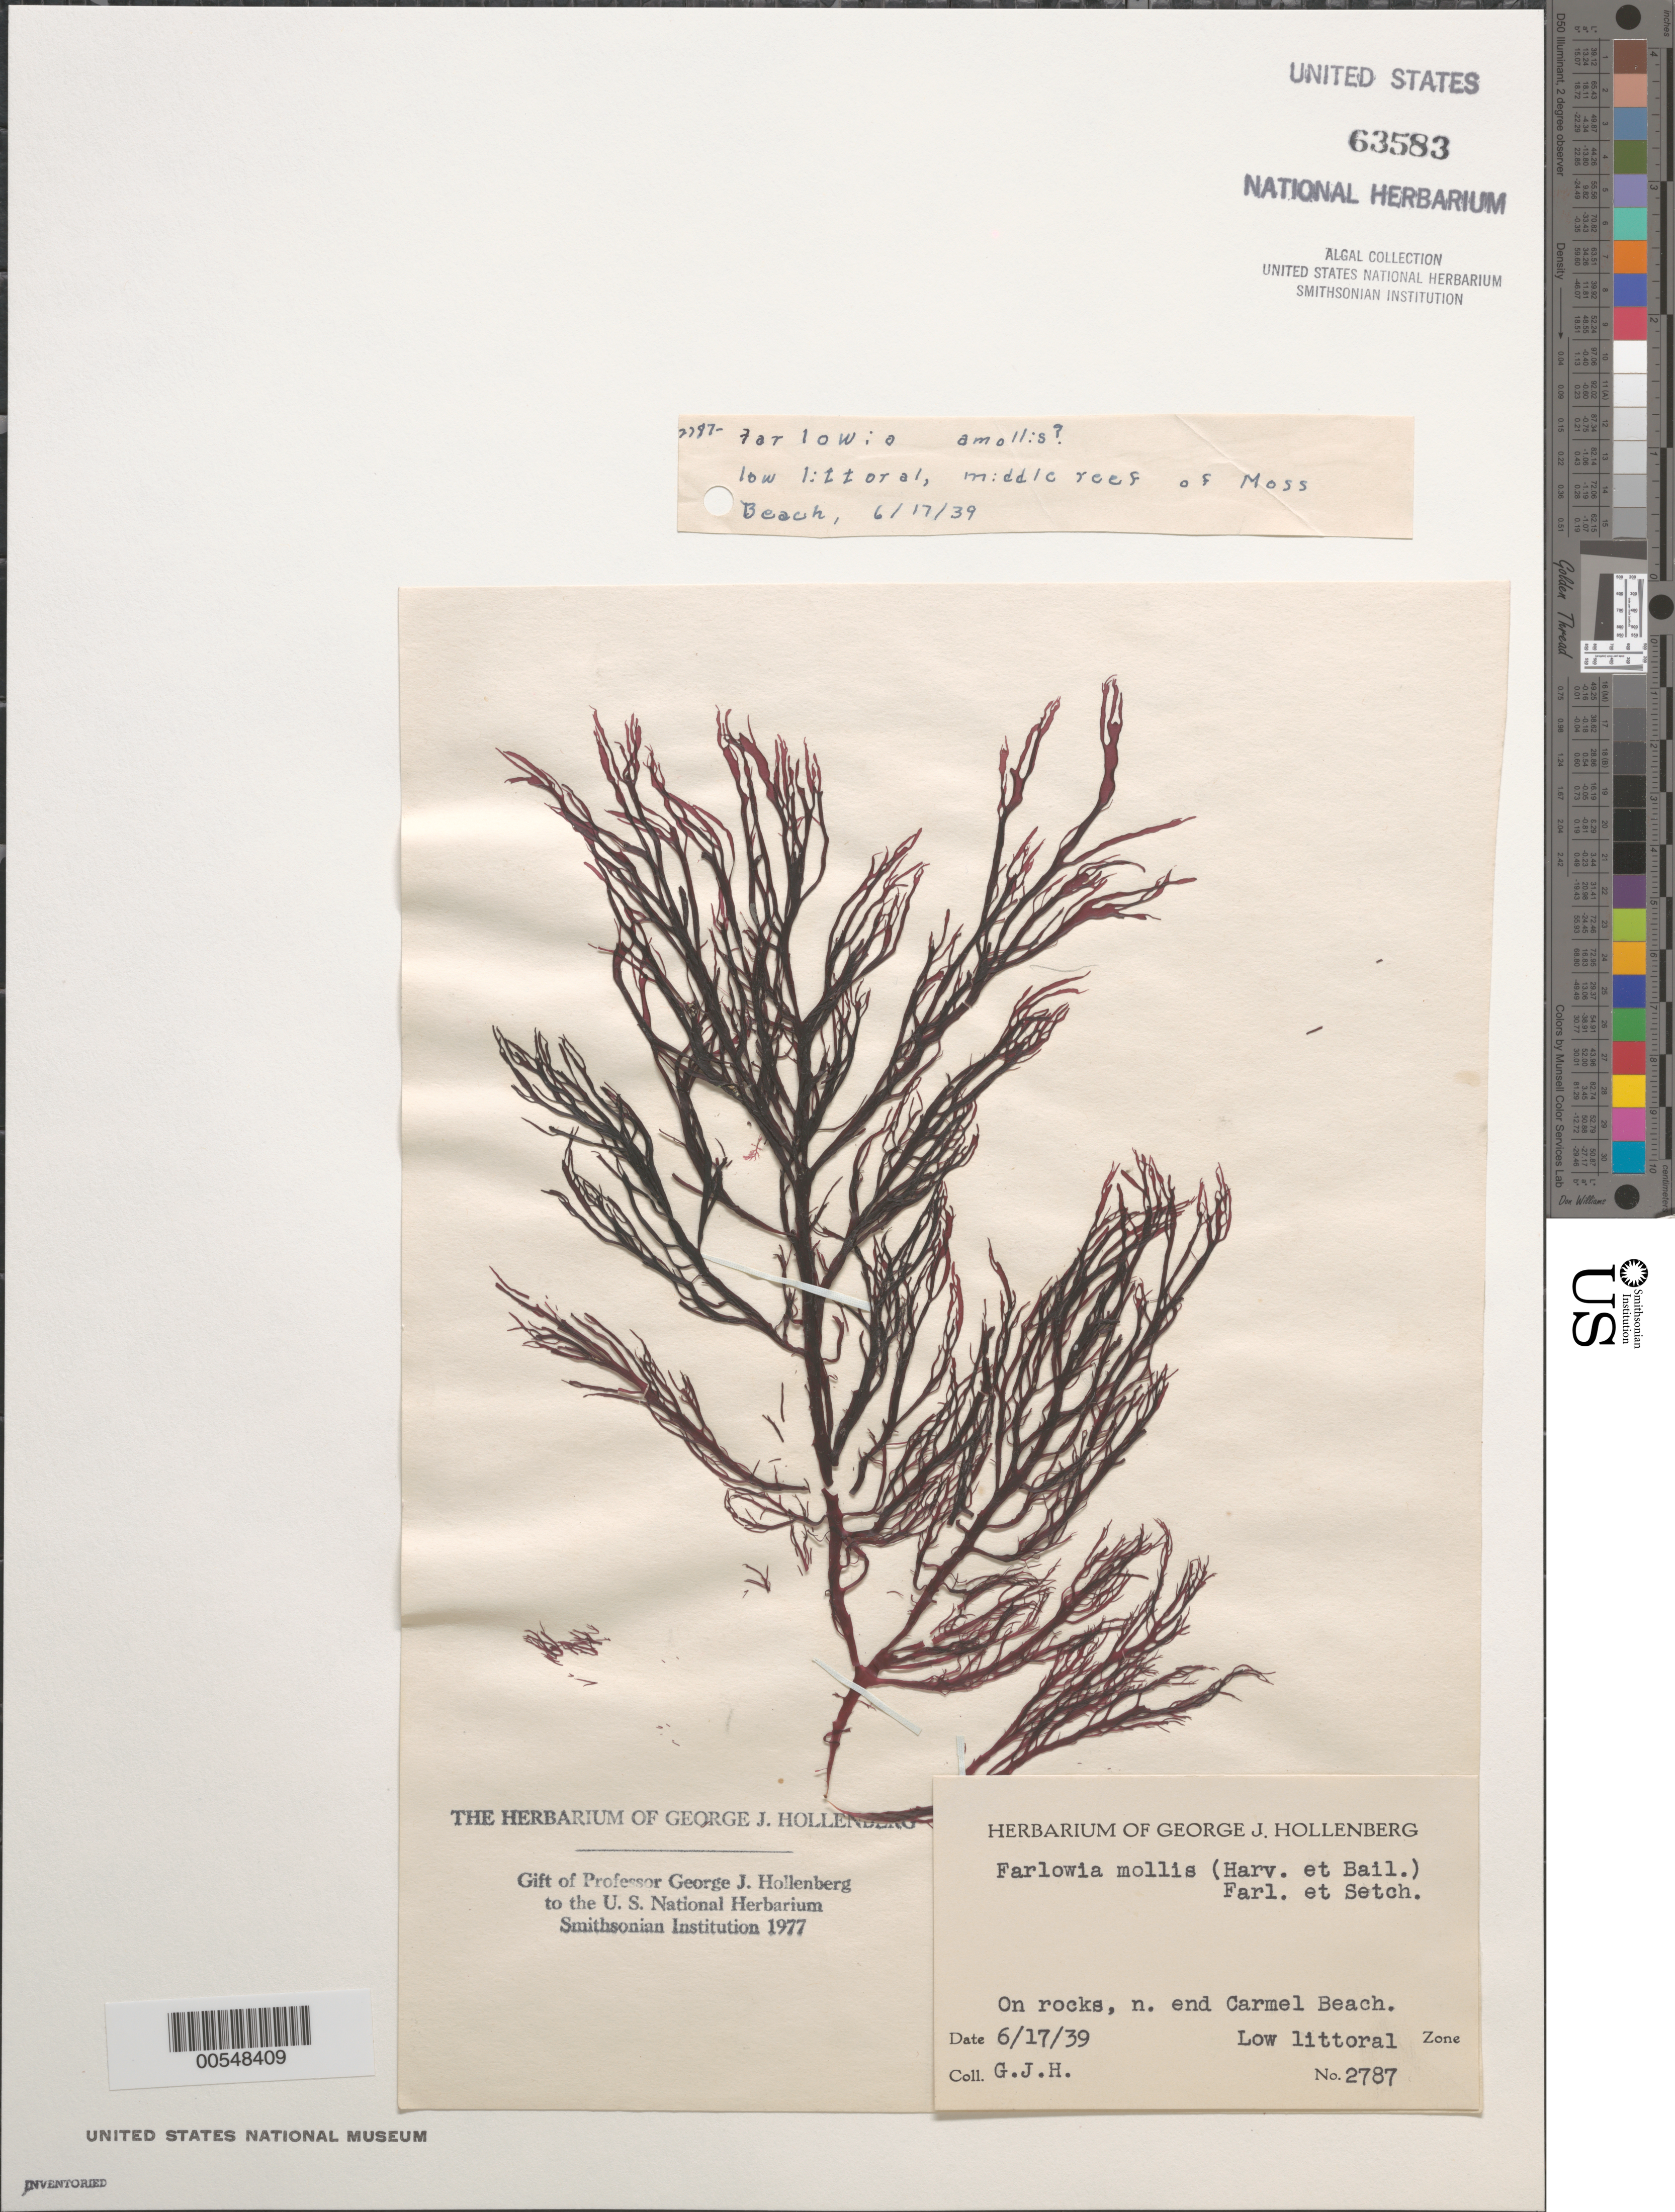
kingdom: Plantae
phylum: Rhodophyta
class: Florideophyceae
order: Gigartinales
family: Dumontiaceae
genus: Farlowia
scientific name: Farlowia mollis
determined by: Hollenberg, George J.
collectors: G. Hollenberg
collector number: GJH 2787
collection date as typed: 17 Jun 1939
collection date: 1939-06-17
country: United States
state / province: California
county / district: Monterey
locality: Carmel Beach, north end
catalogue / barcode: US 63583